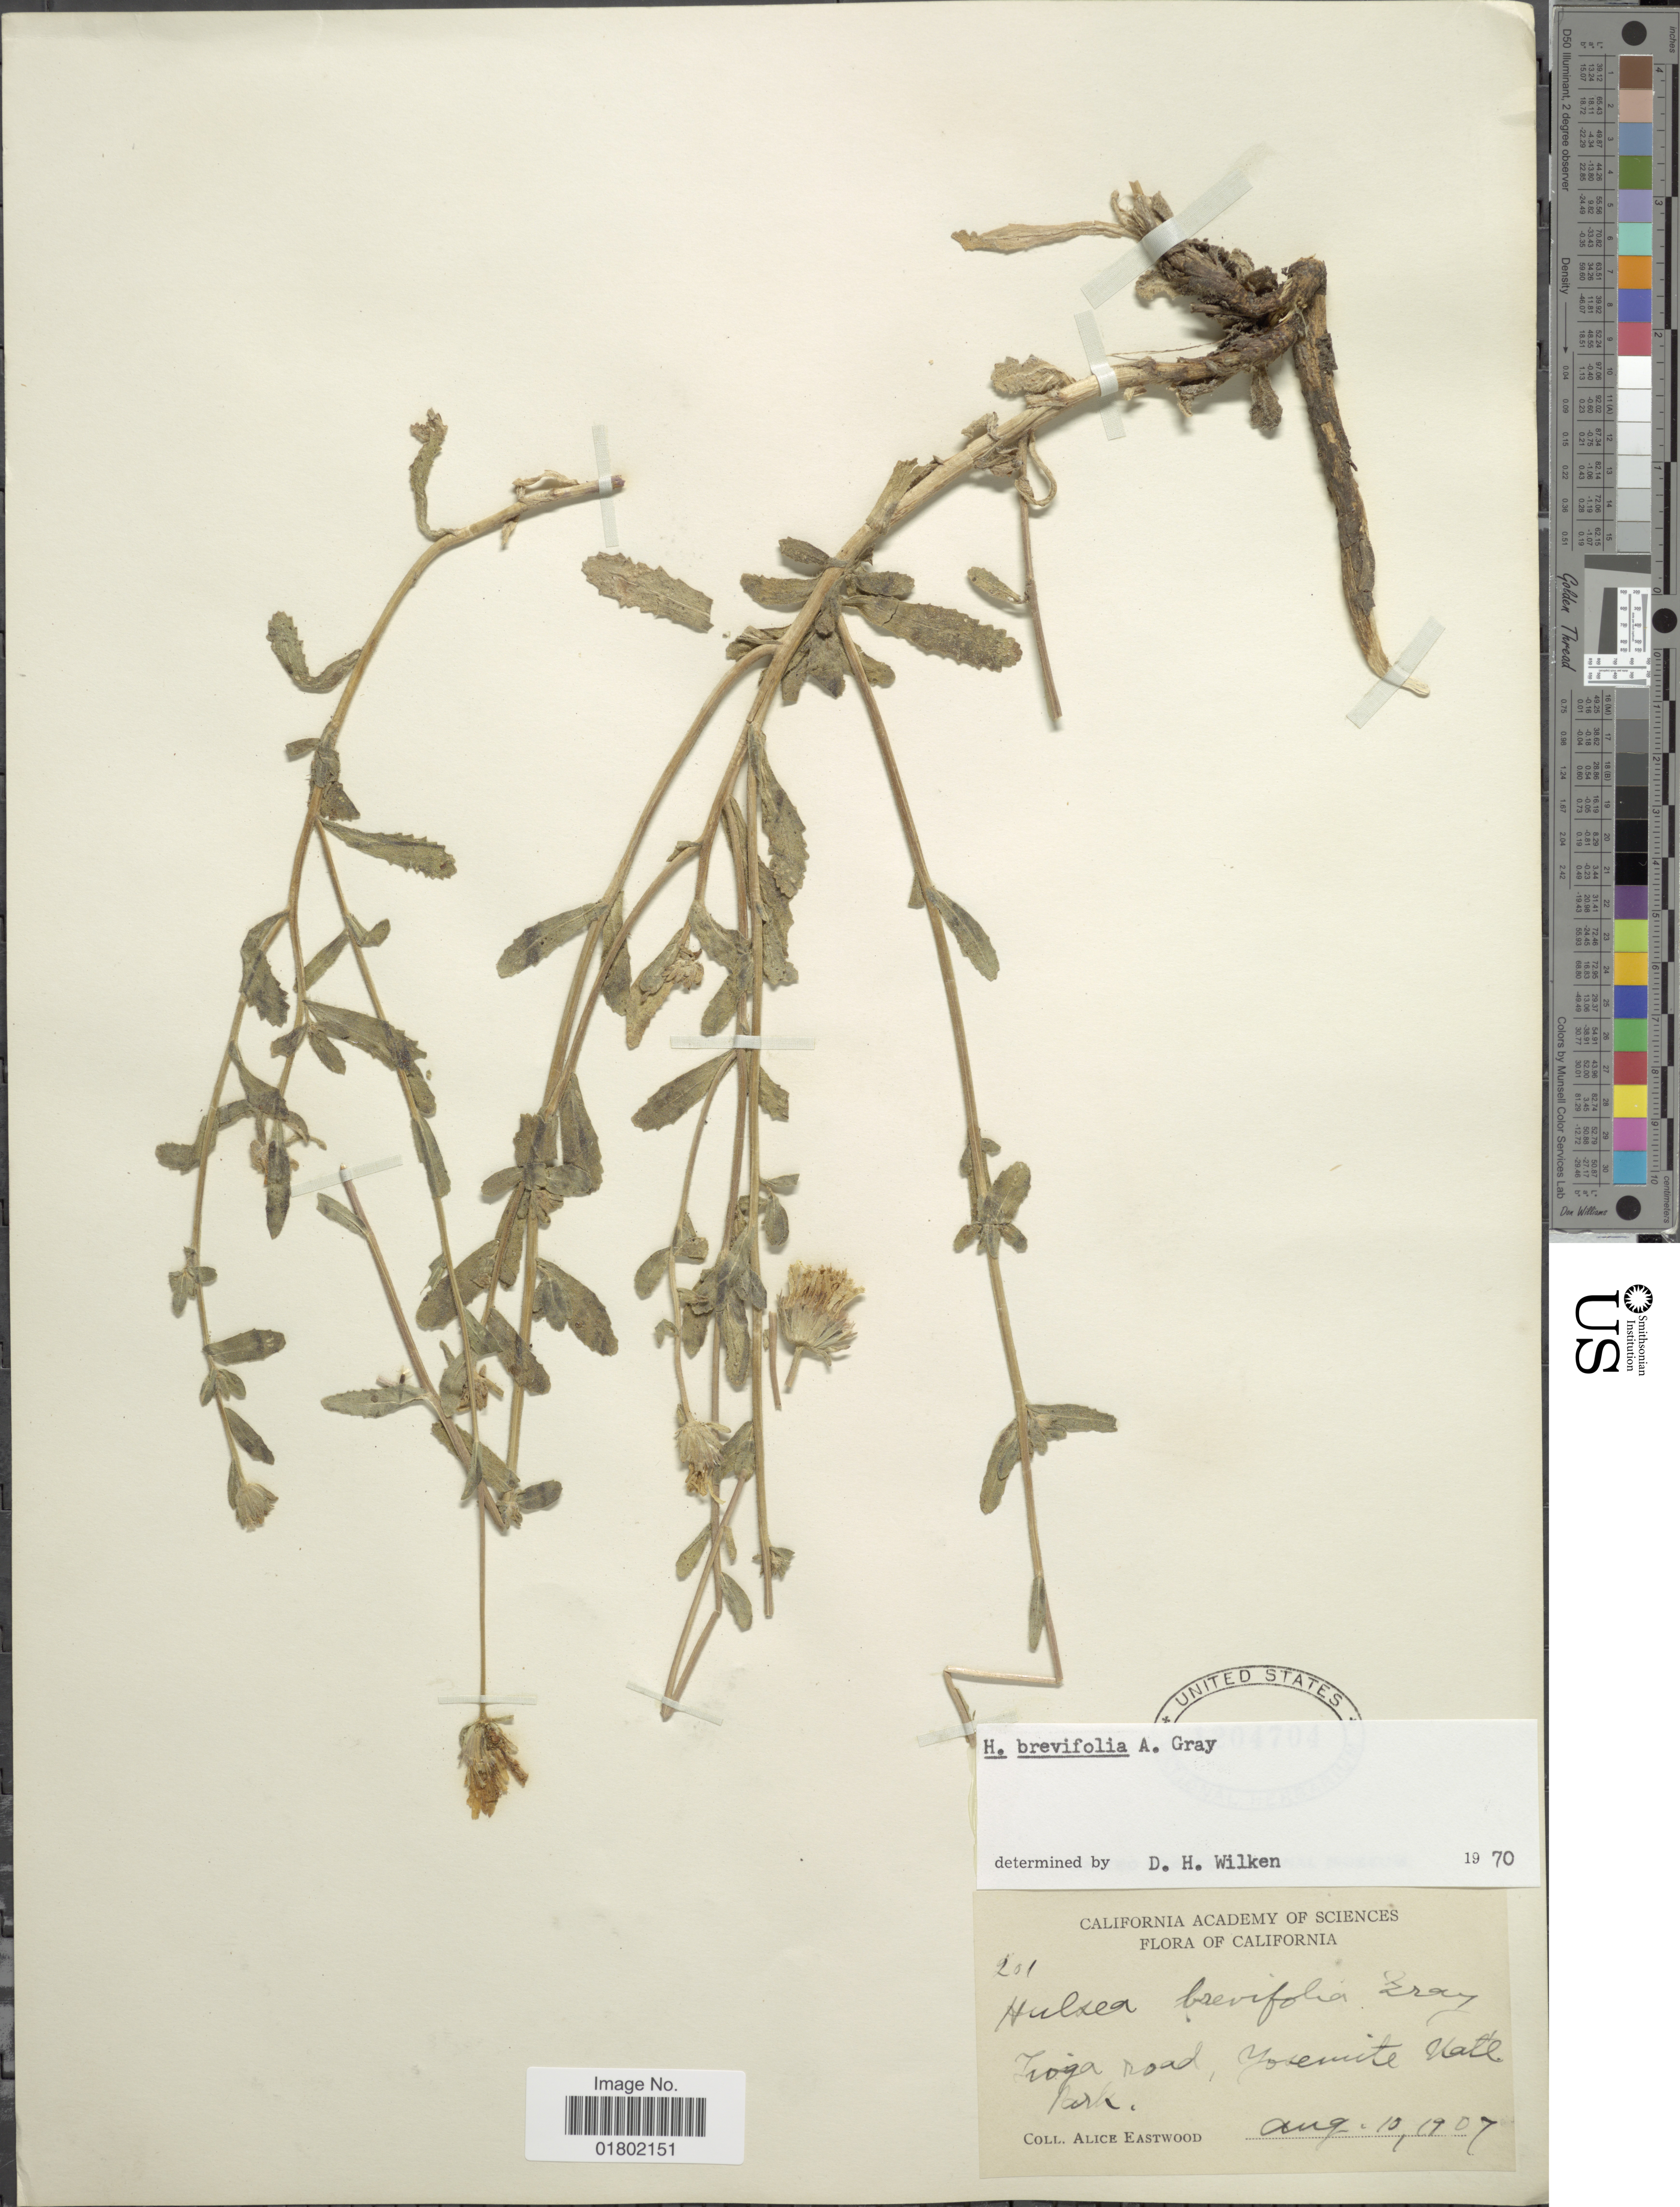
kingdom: Plantae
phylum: Tracheophyta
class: Magnoliopsida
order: Asterales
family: Asteraceae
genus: Hulsea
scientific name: Hulsea brevifolia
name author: A. Gray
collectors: A. Eastwood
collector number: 201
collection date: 1907-08-10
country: United States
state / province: California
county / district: Mariposa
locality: Tioga road, Yosemite Natl. Park